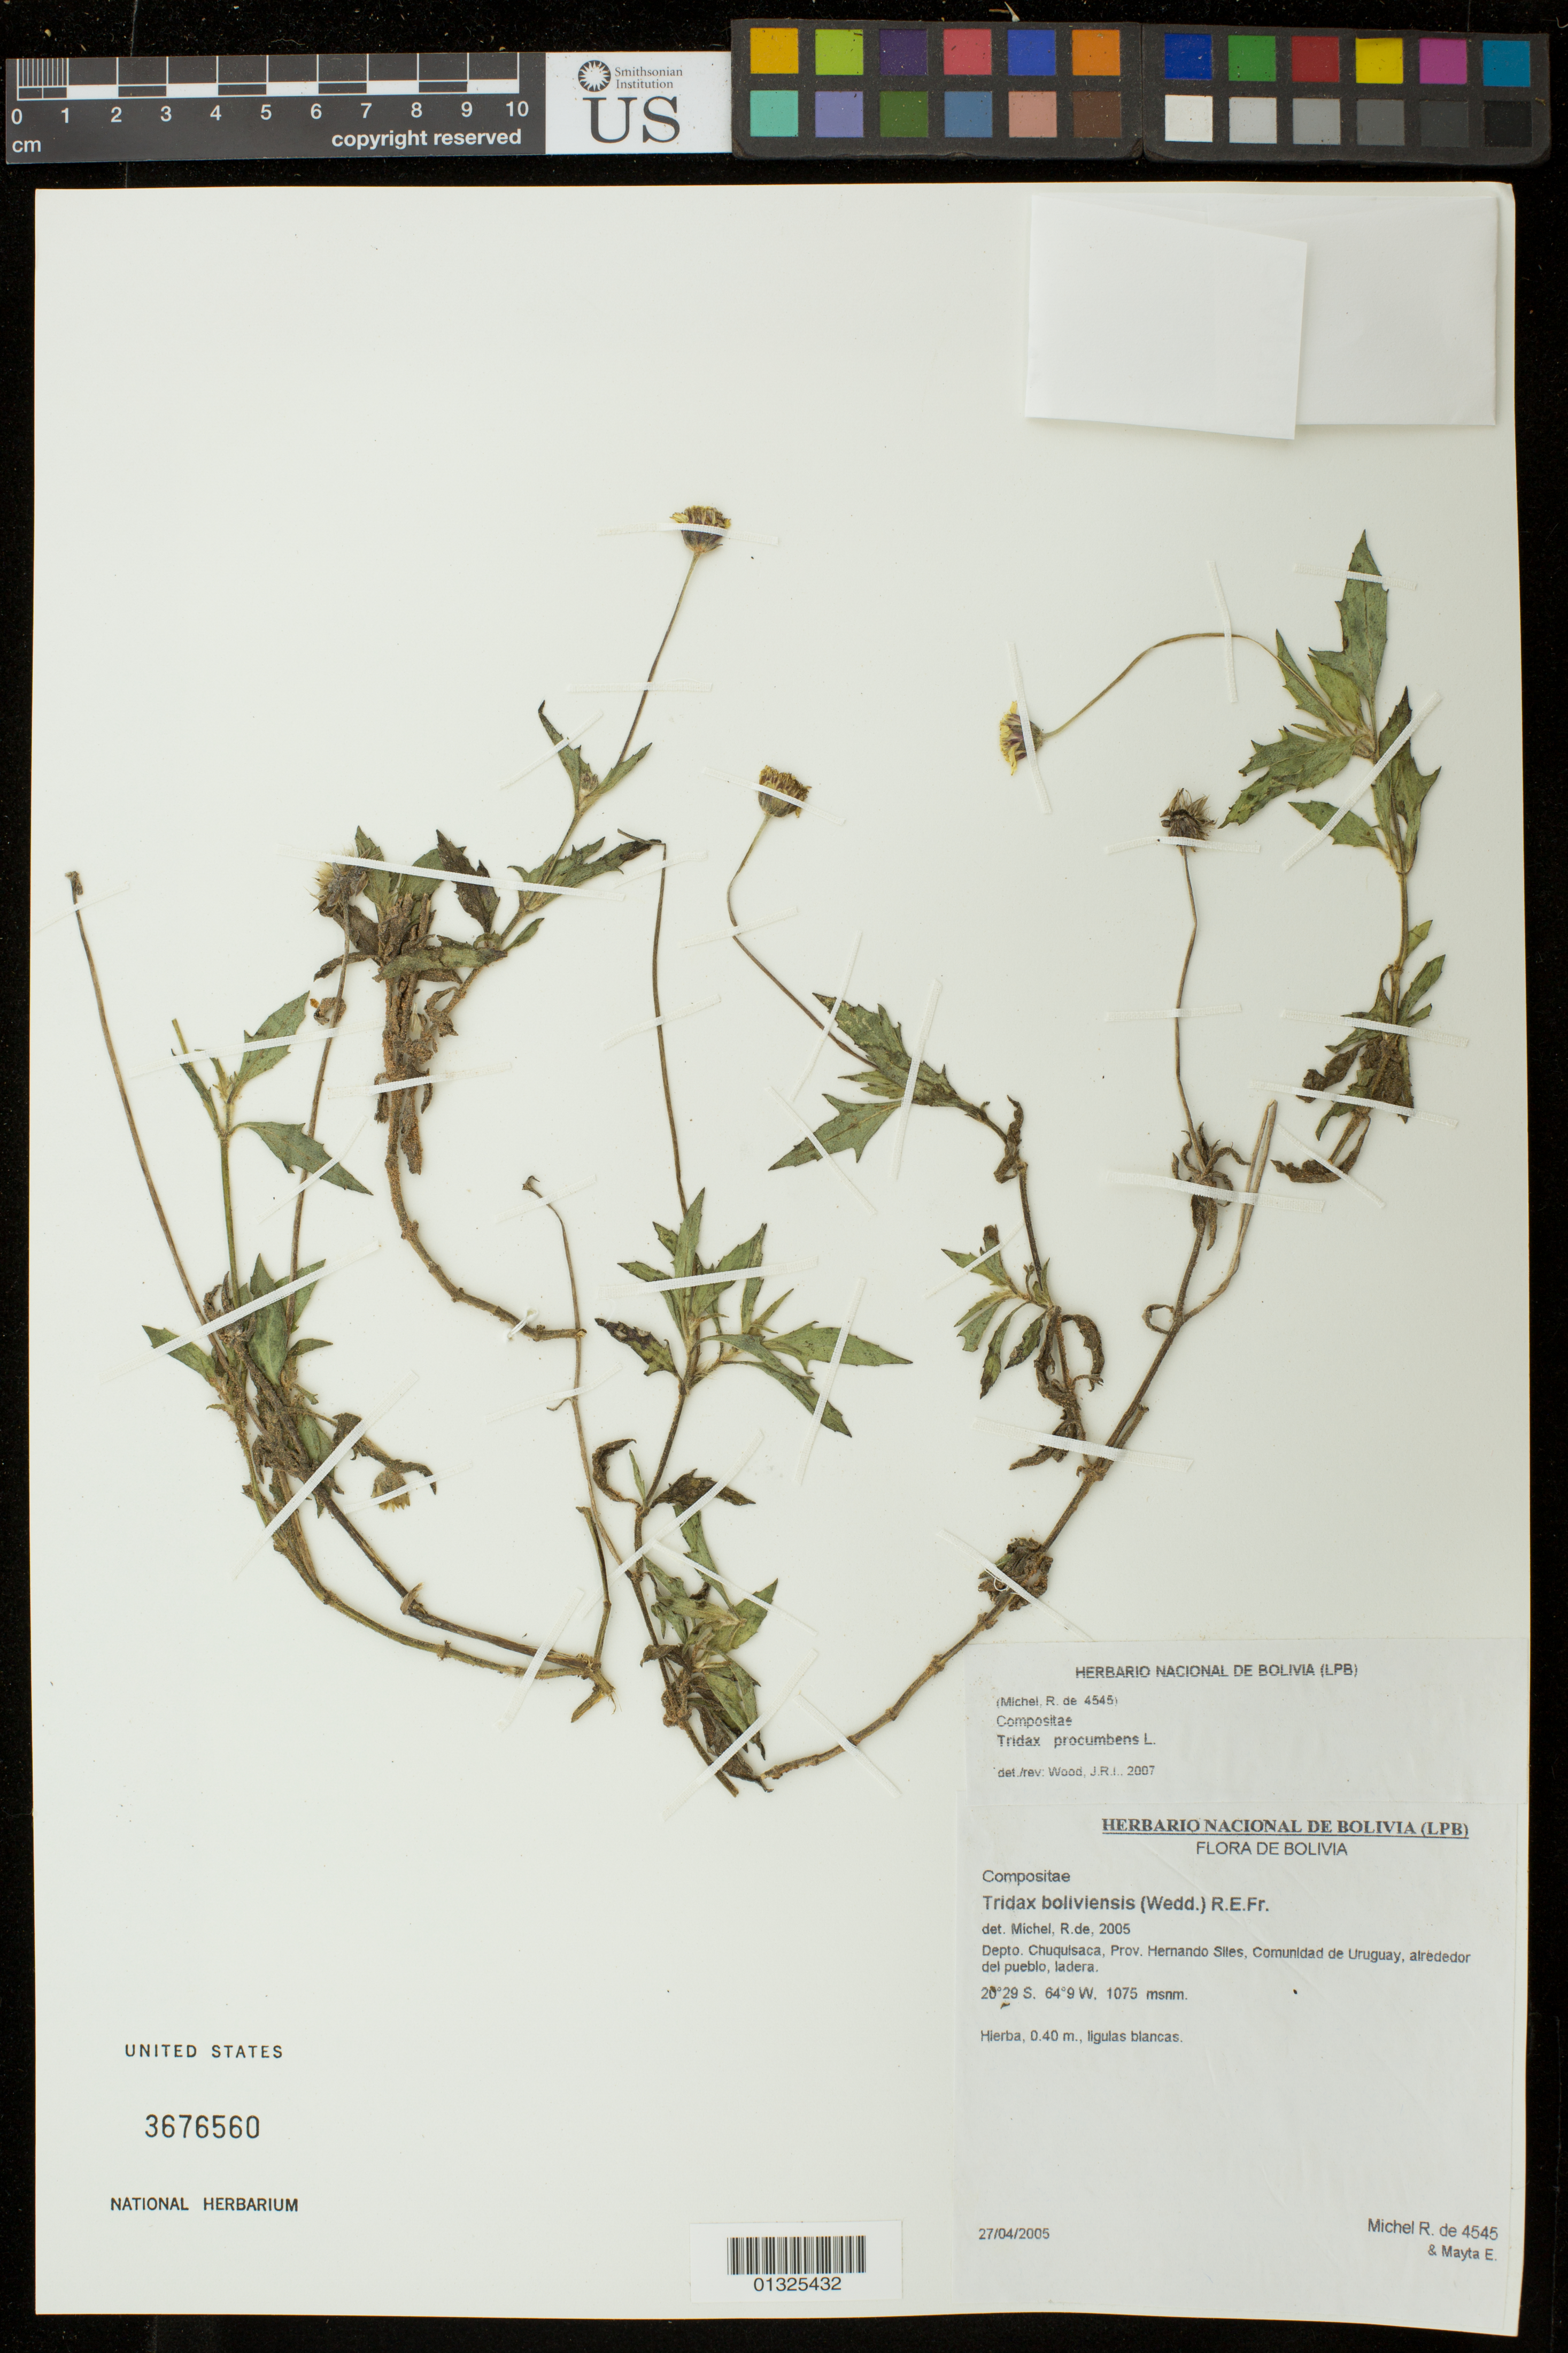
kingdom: Plantae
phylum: Tracheophyta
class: Magnoliopsida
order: Asterales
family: Asteraceae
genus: Tridax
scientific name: Tridax procumbens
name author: L.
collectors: R. d. Michel & E. Mayta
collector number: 4545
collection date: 2005-04-27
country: Bolivia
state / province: Chuquisaca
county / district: Hernando Siles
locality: Comunidad de Uruguay, alrededor del pueblo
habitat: Ladera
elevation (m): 1075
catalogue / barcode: US 3676560